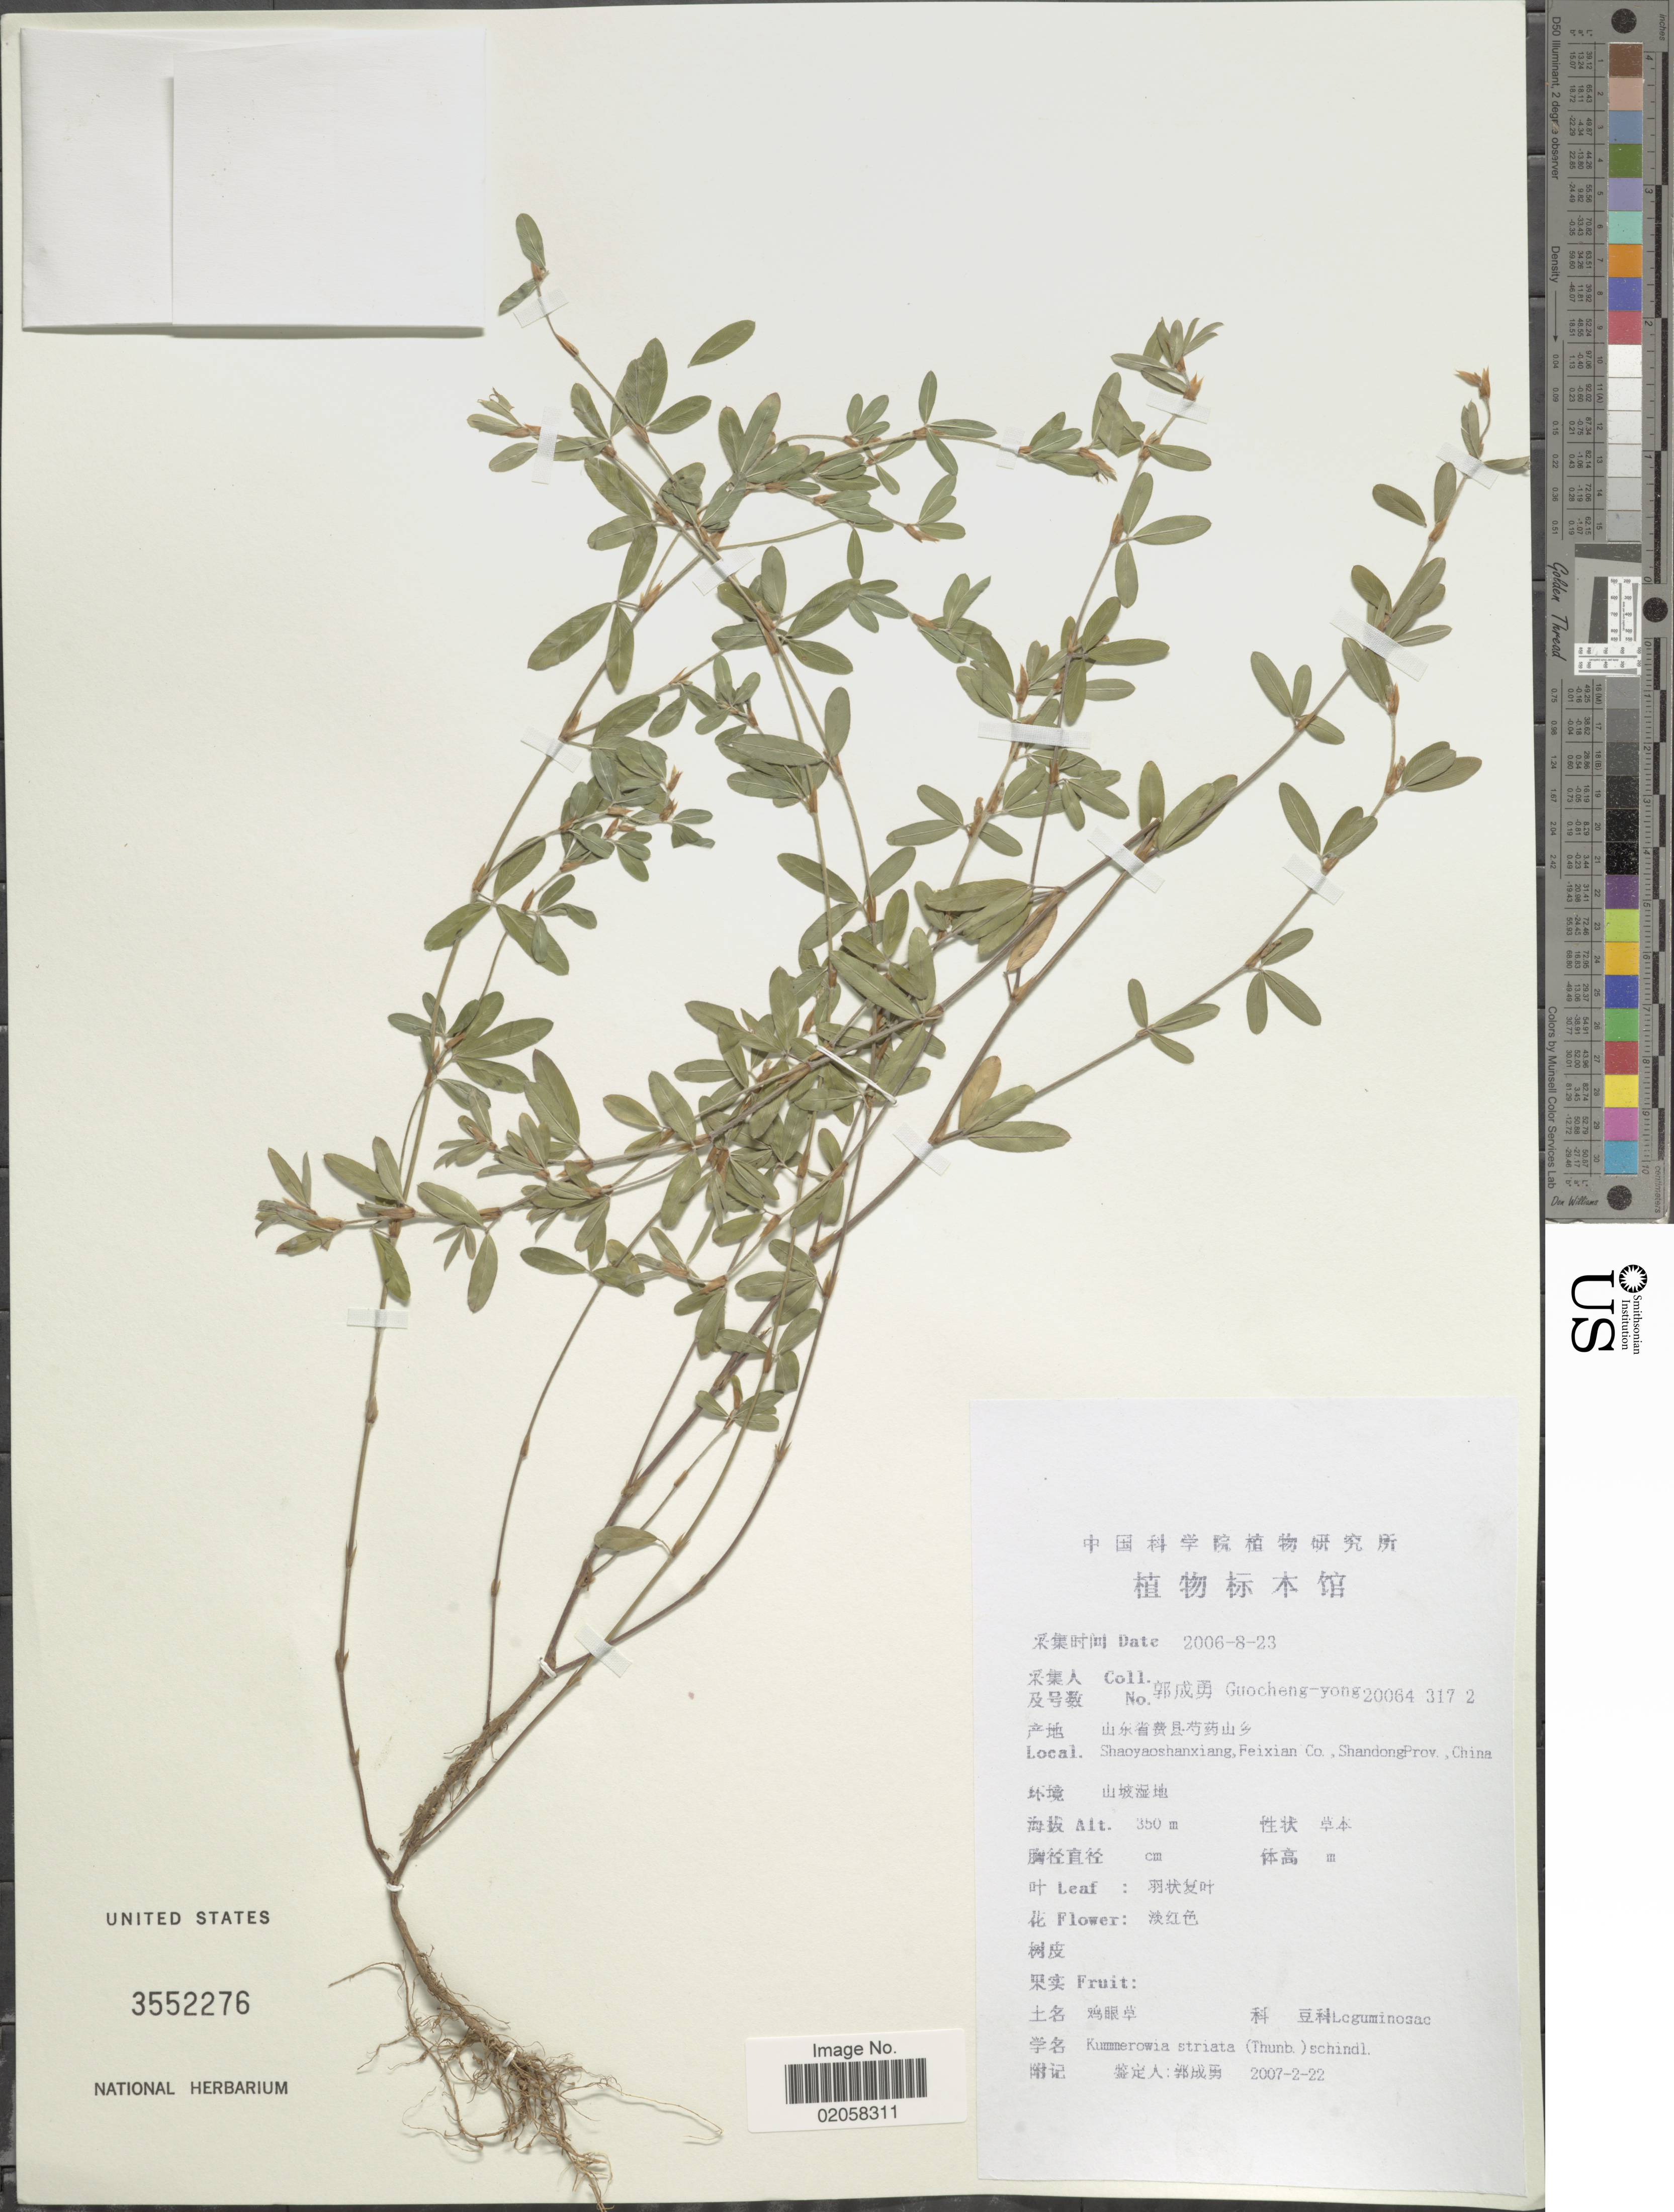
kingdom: Plantae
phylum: Tracheophyta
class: Magnoliopsida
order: Fabales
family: Fabaceae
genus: Kummerowia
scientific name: Kummerowia striata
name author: (Thunb.) Schindl.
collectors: Guo cheng-yong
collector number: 200643172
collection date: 2006-08-23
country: China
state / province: Shandong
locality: Shaoyaoshanxiang, Feixian Co,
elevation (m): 350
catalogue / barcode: US 3552276